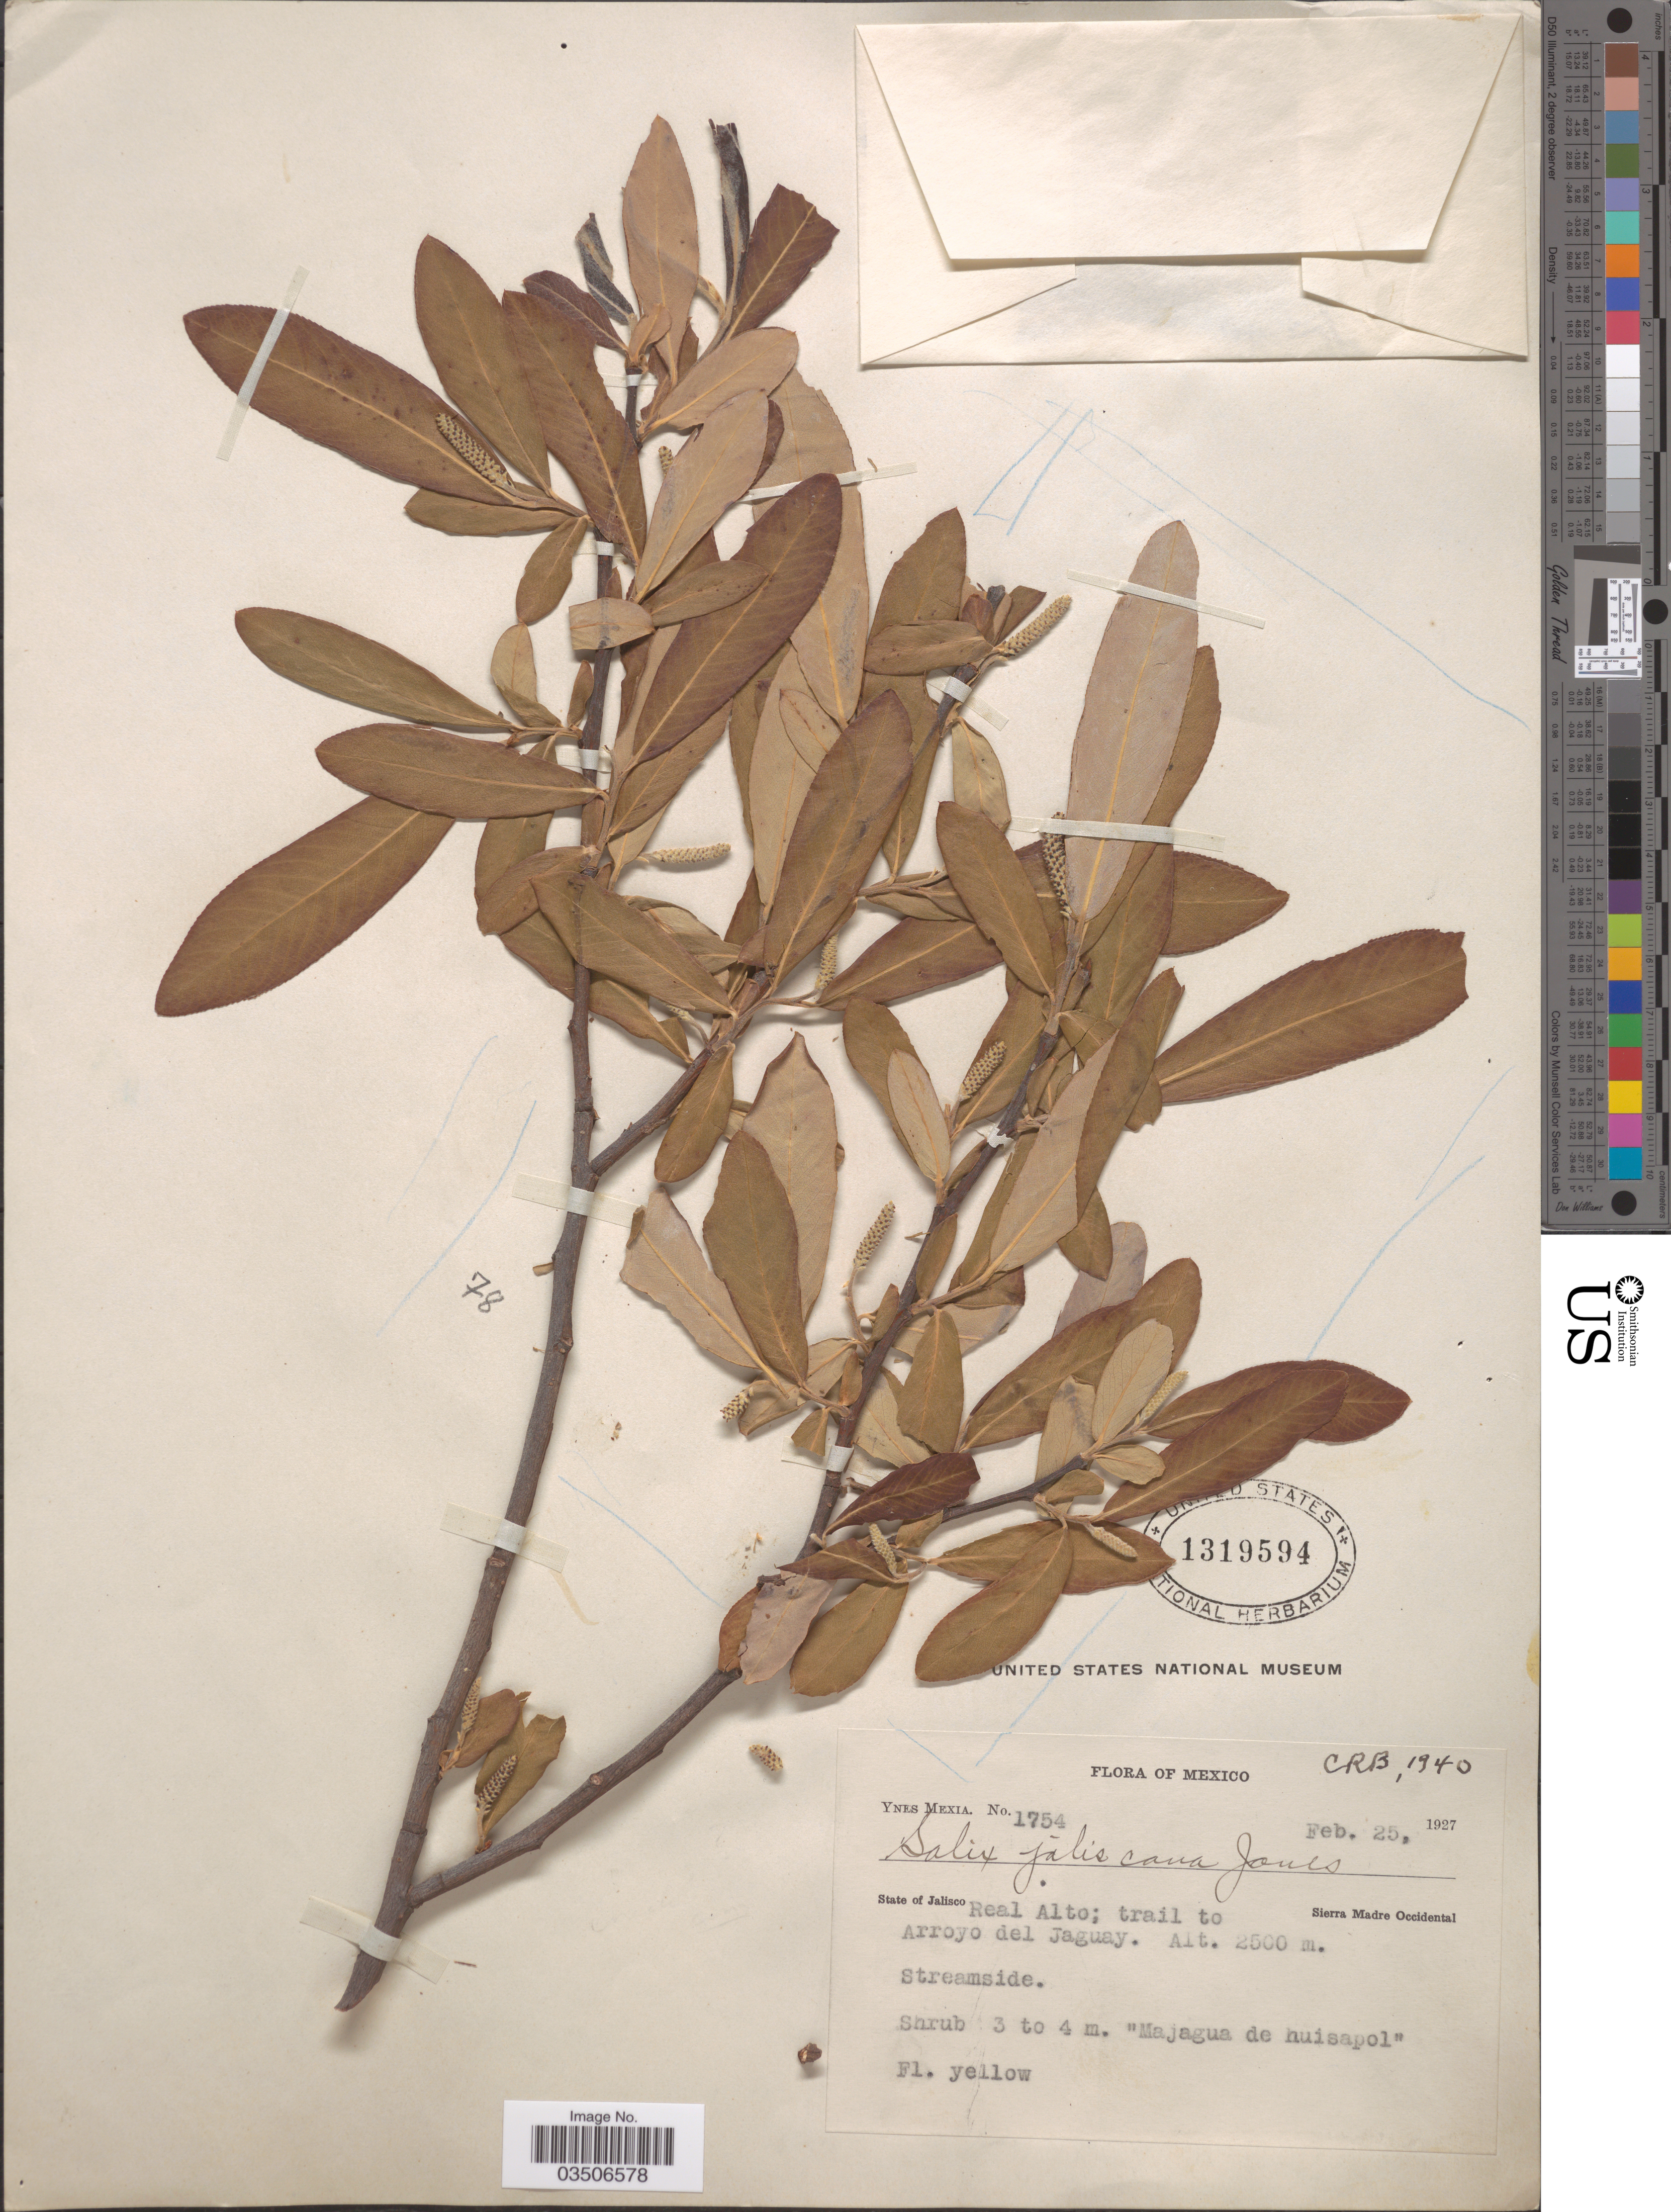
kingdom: Plantae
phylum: Tracheophyta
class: Magnoliopsida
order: Malpighiales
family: Salicaceae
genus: Salix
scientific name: Salix jaliscana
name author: M.E. Jones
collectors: Y. Mexia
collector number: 1754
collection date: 1927-02-25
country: Mexico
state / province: Jalisco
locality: Sierra Madre Occidental. Real Alto; trail to Arroyo del Jaguay.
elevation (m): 2500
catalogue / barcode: US 1319594